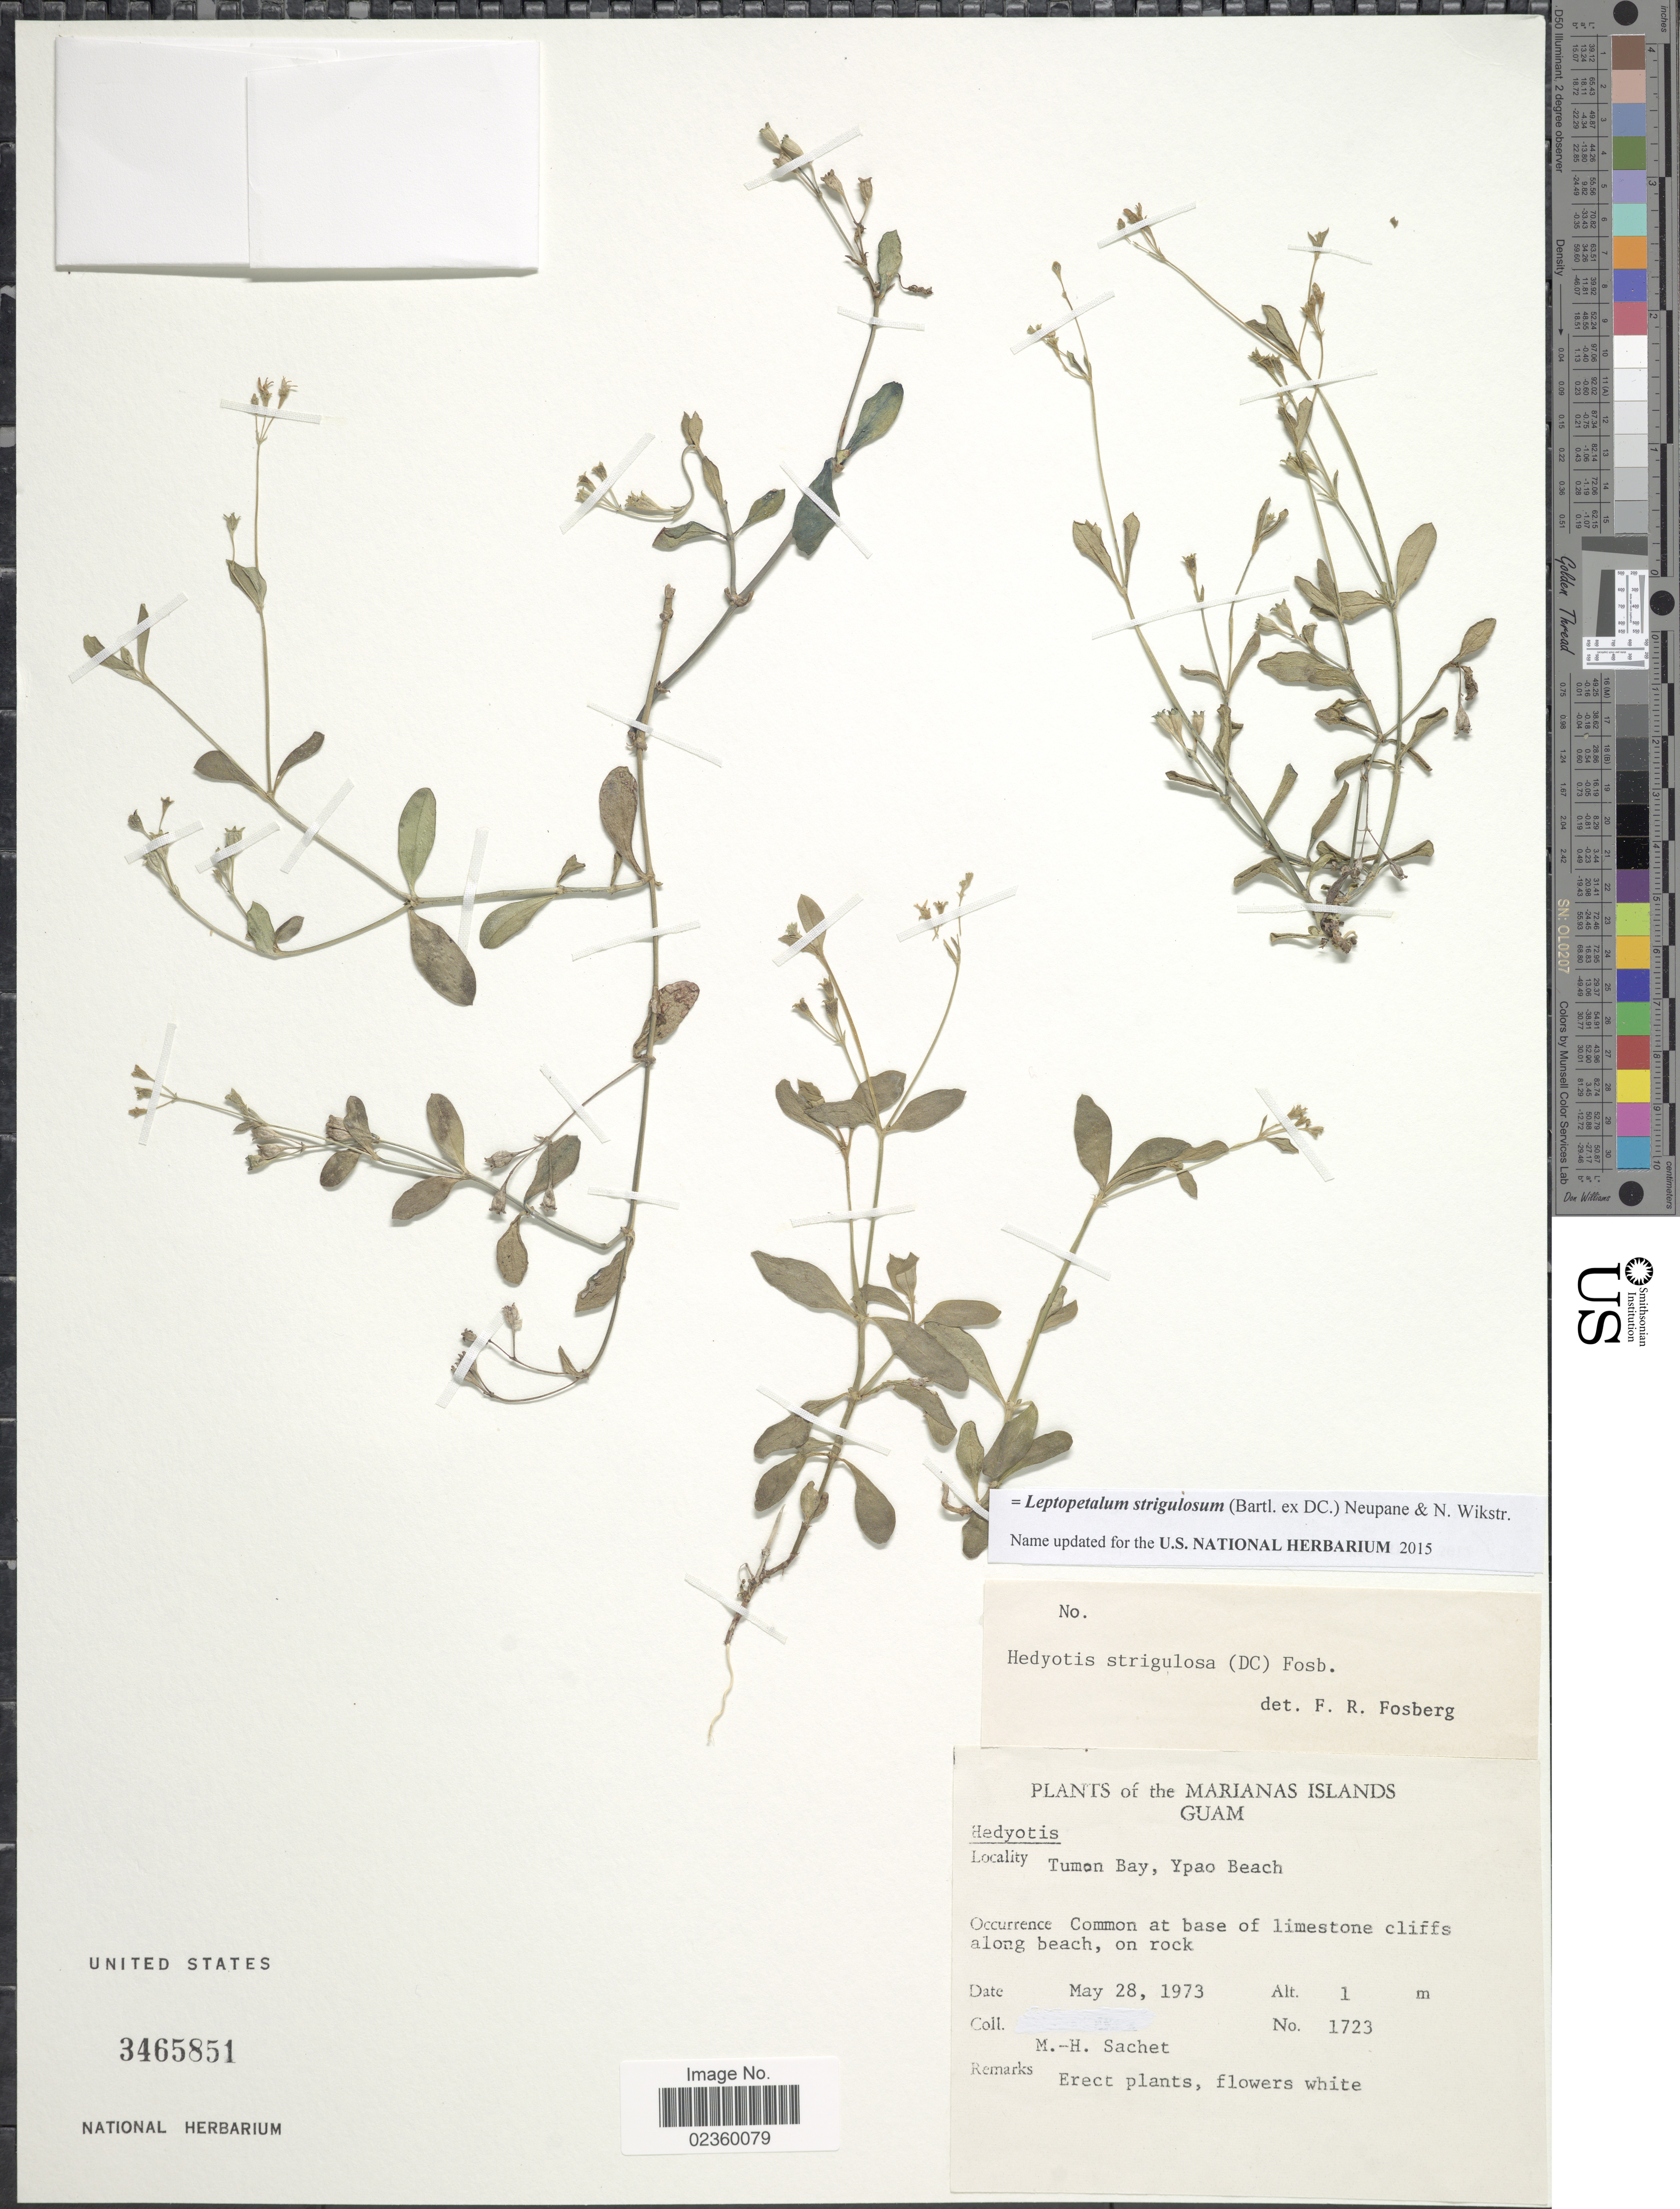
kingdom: Plantae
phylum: Tracheophyta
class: Magnoliopsida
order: Gentianales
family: Rubiaceae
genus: Leptopetalum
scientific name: Leptopetalum strigulosum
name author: (Bartl. ex DC.) Neupane & N. Wikstr.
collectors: M.-H. Sachet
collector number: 1723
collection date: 1973-05-28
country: Guam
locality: The Marianas Islands. Tumon Bay, Ypao Beach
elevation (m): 1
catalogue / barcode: US 3465851